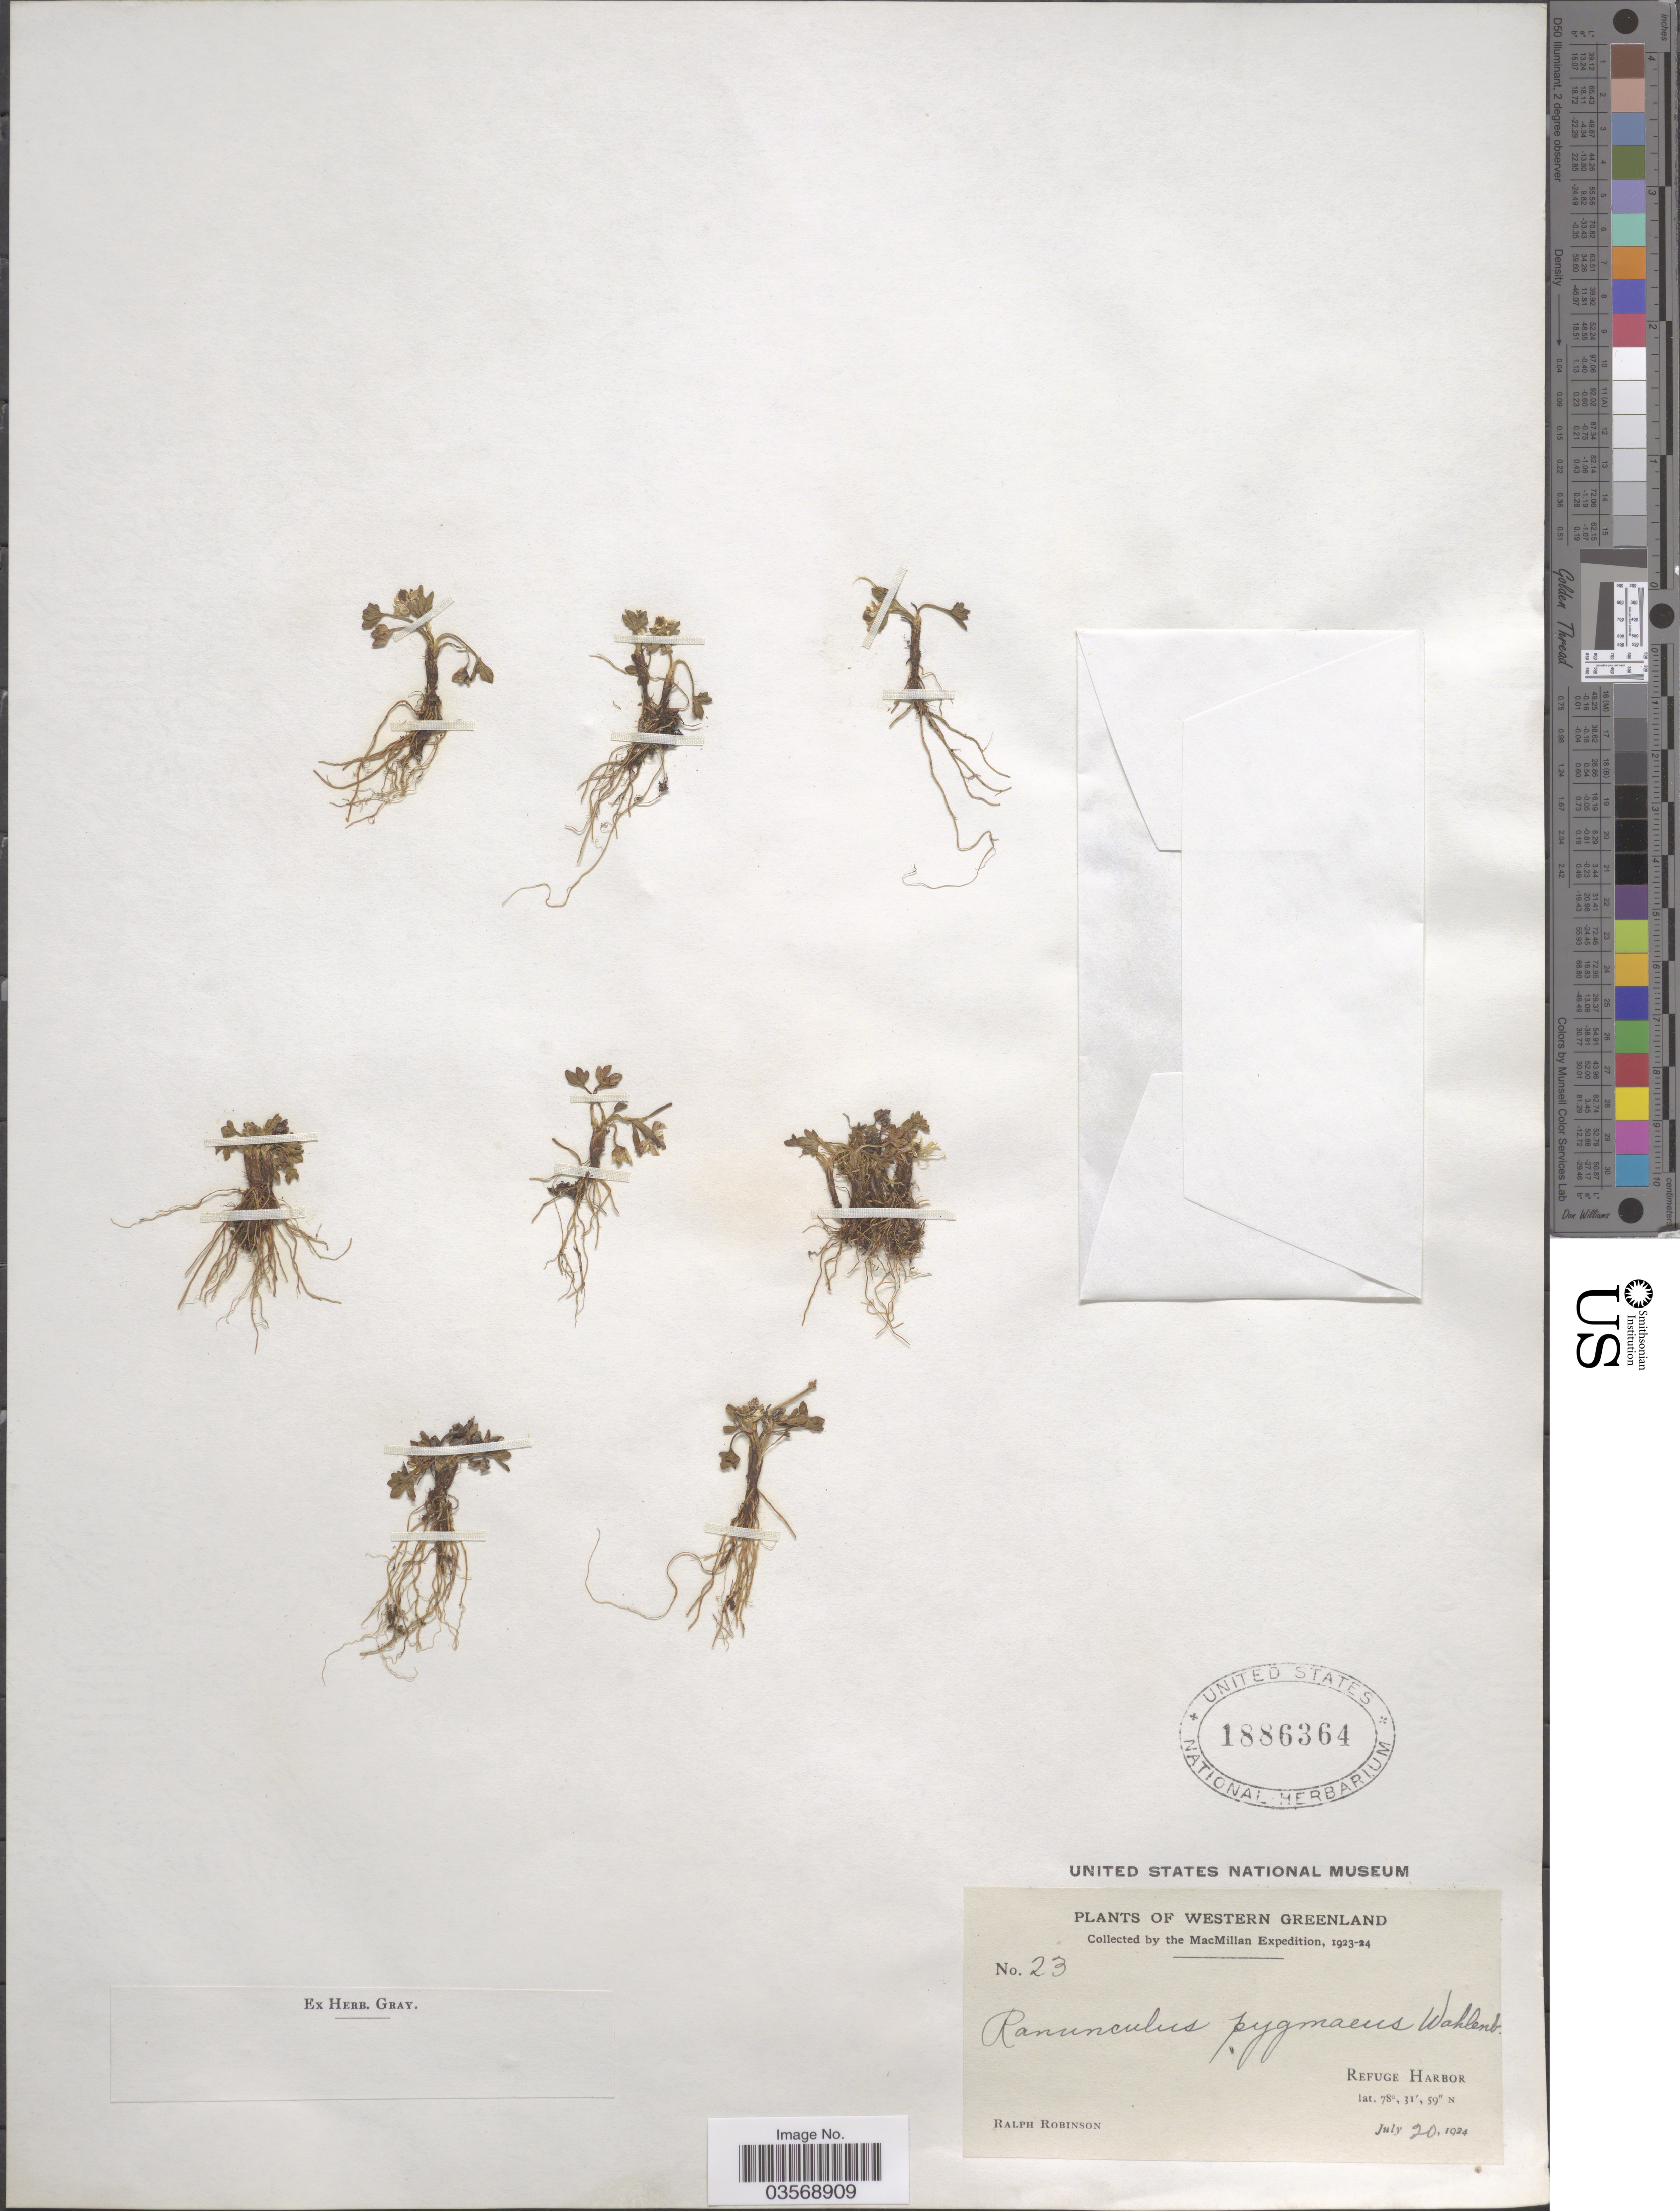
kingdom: Plantae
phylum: Tracheophyta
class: Magnoliopsida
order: Ranunculales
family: Ranunculaceae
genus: Ranunculus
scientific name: Ranunculus pygmaeus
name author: Wahlenb.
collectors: R. Robinson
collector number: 23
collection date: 1924-07-20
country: Greenland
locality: Western Greenland. Refuge Harbor.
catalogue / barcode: US 1886364